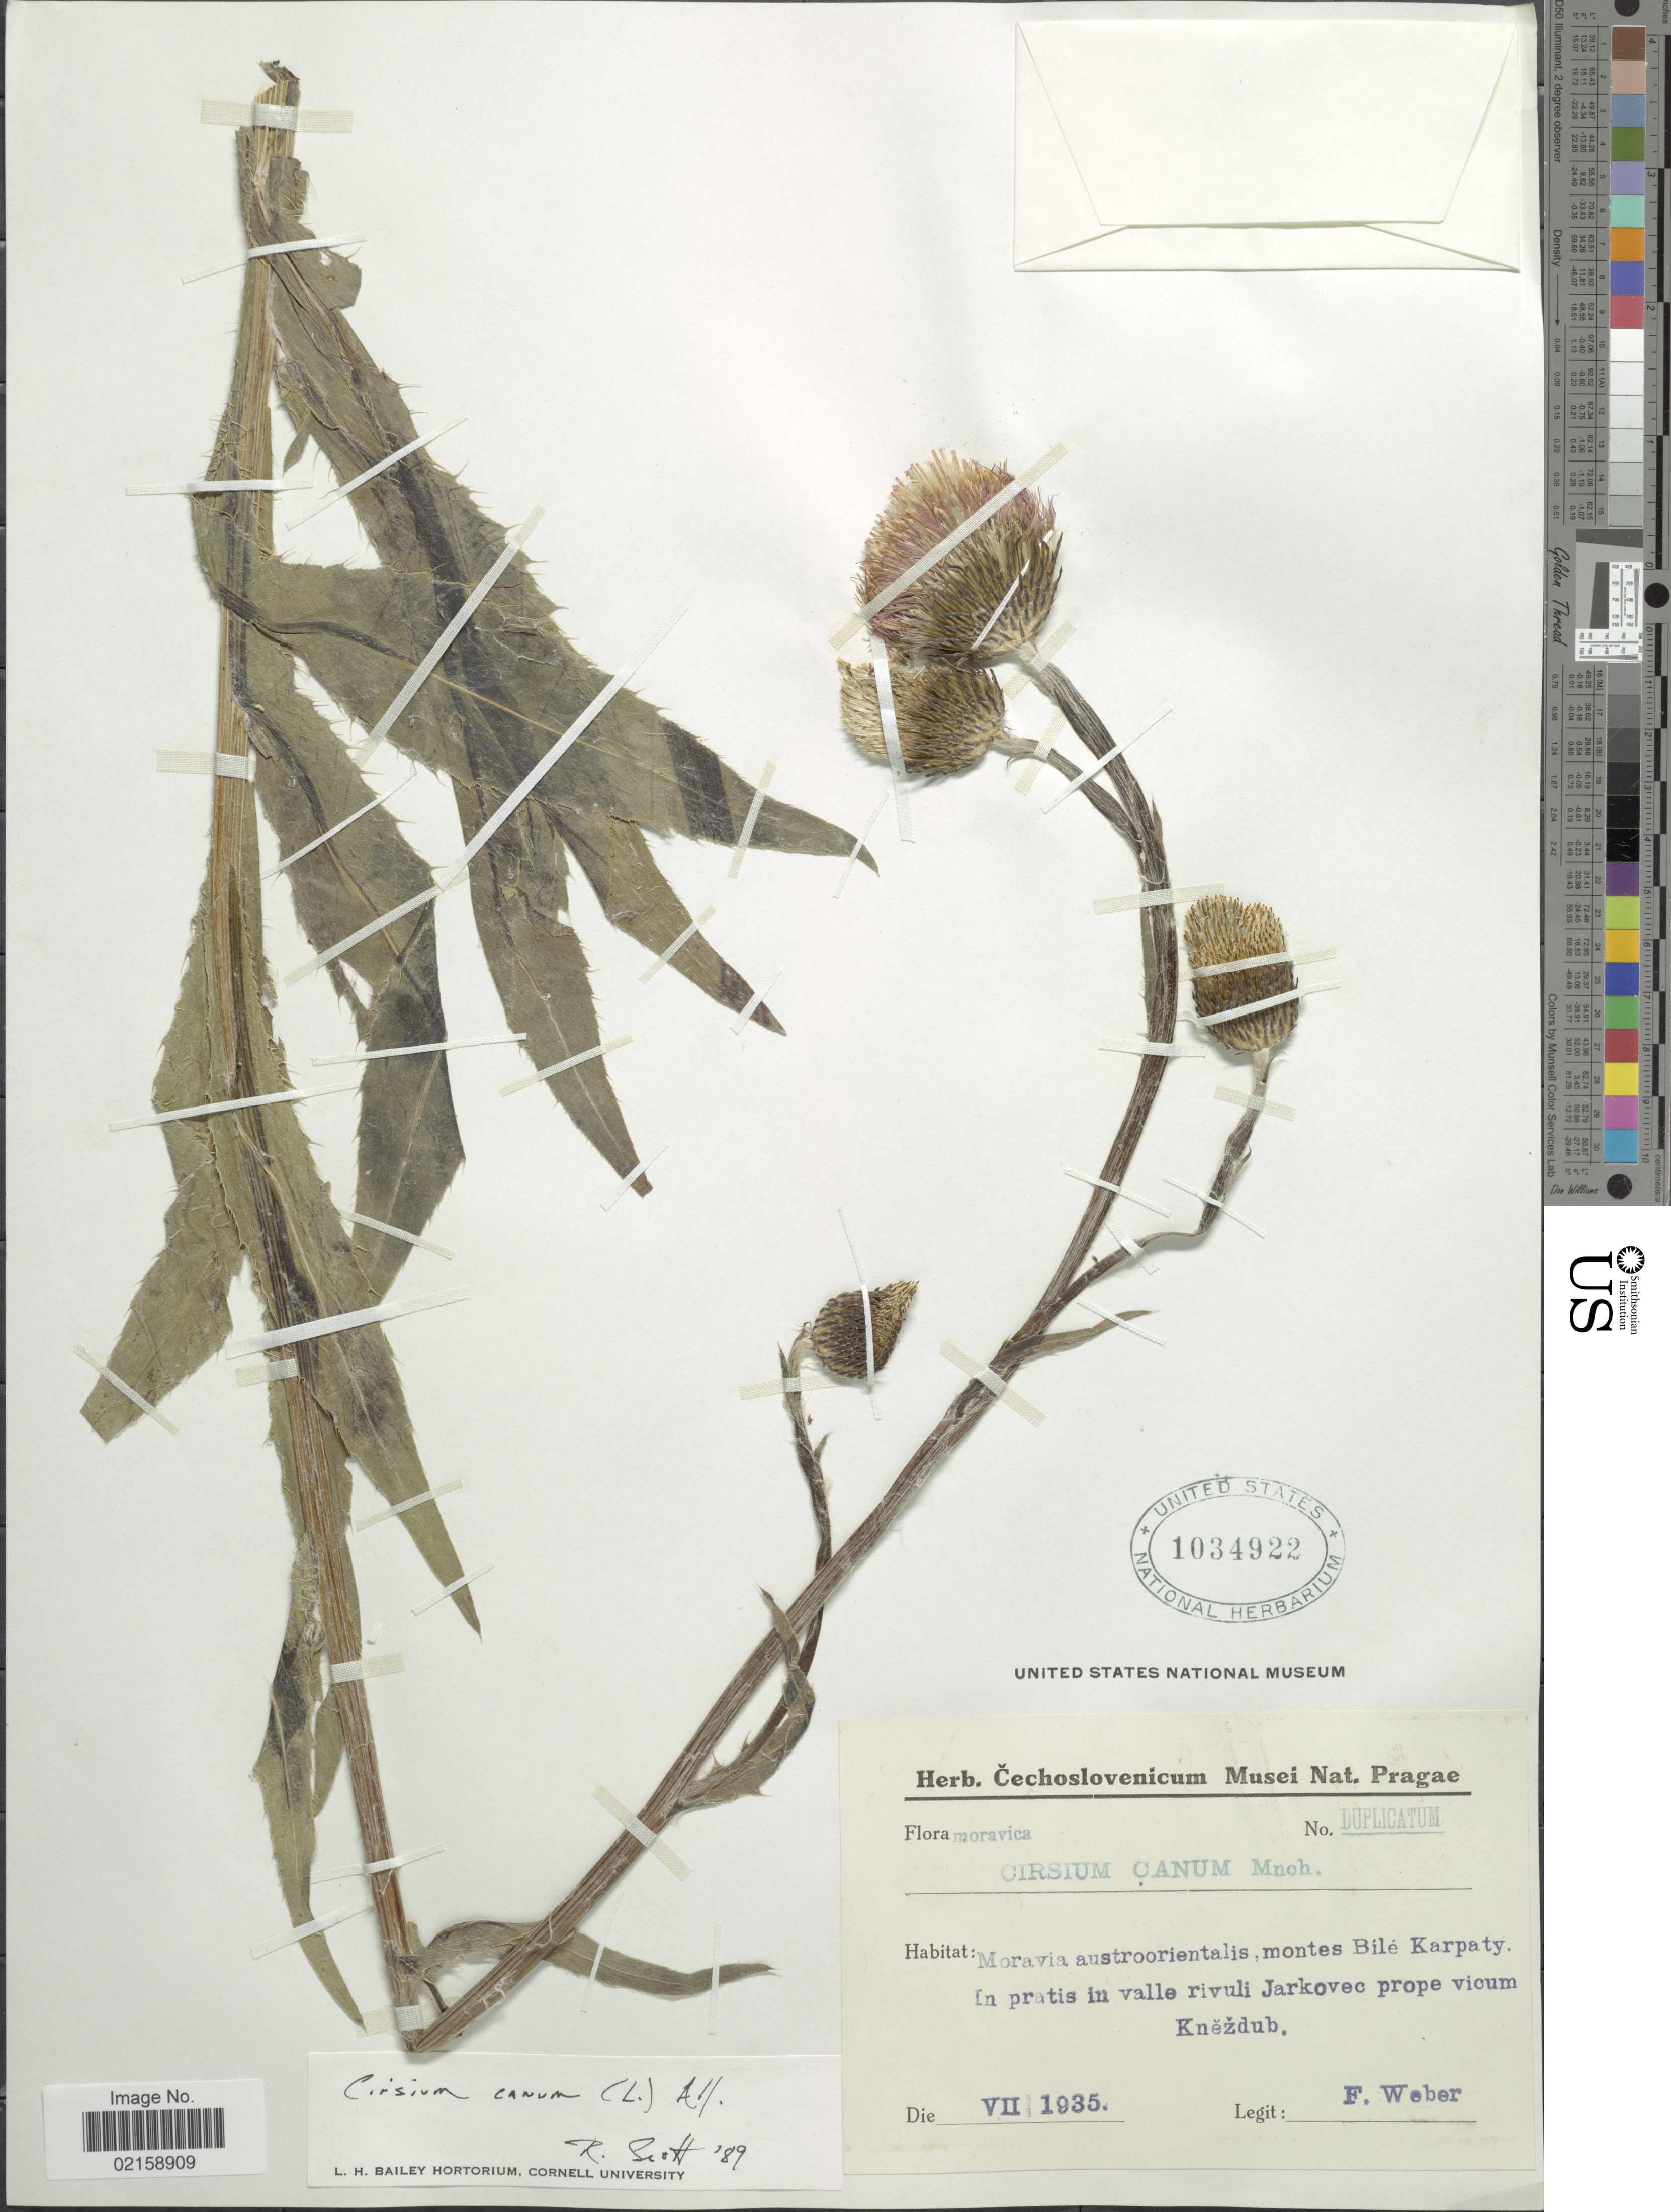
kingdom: Plantae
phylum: Tracheophyta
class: Magnoliopsida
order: Asterales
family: Asteraceae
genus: Cirsium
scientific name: Cirsium canum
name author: M. Bieb.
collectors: F. Weber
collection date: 1935-07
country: Czechia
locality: Moravia austroorientalis, montes Bile Karpaty, in pratis in valle rivuli Jarkovec prope vicum Knezdub.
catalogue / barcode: US 1034922